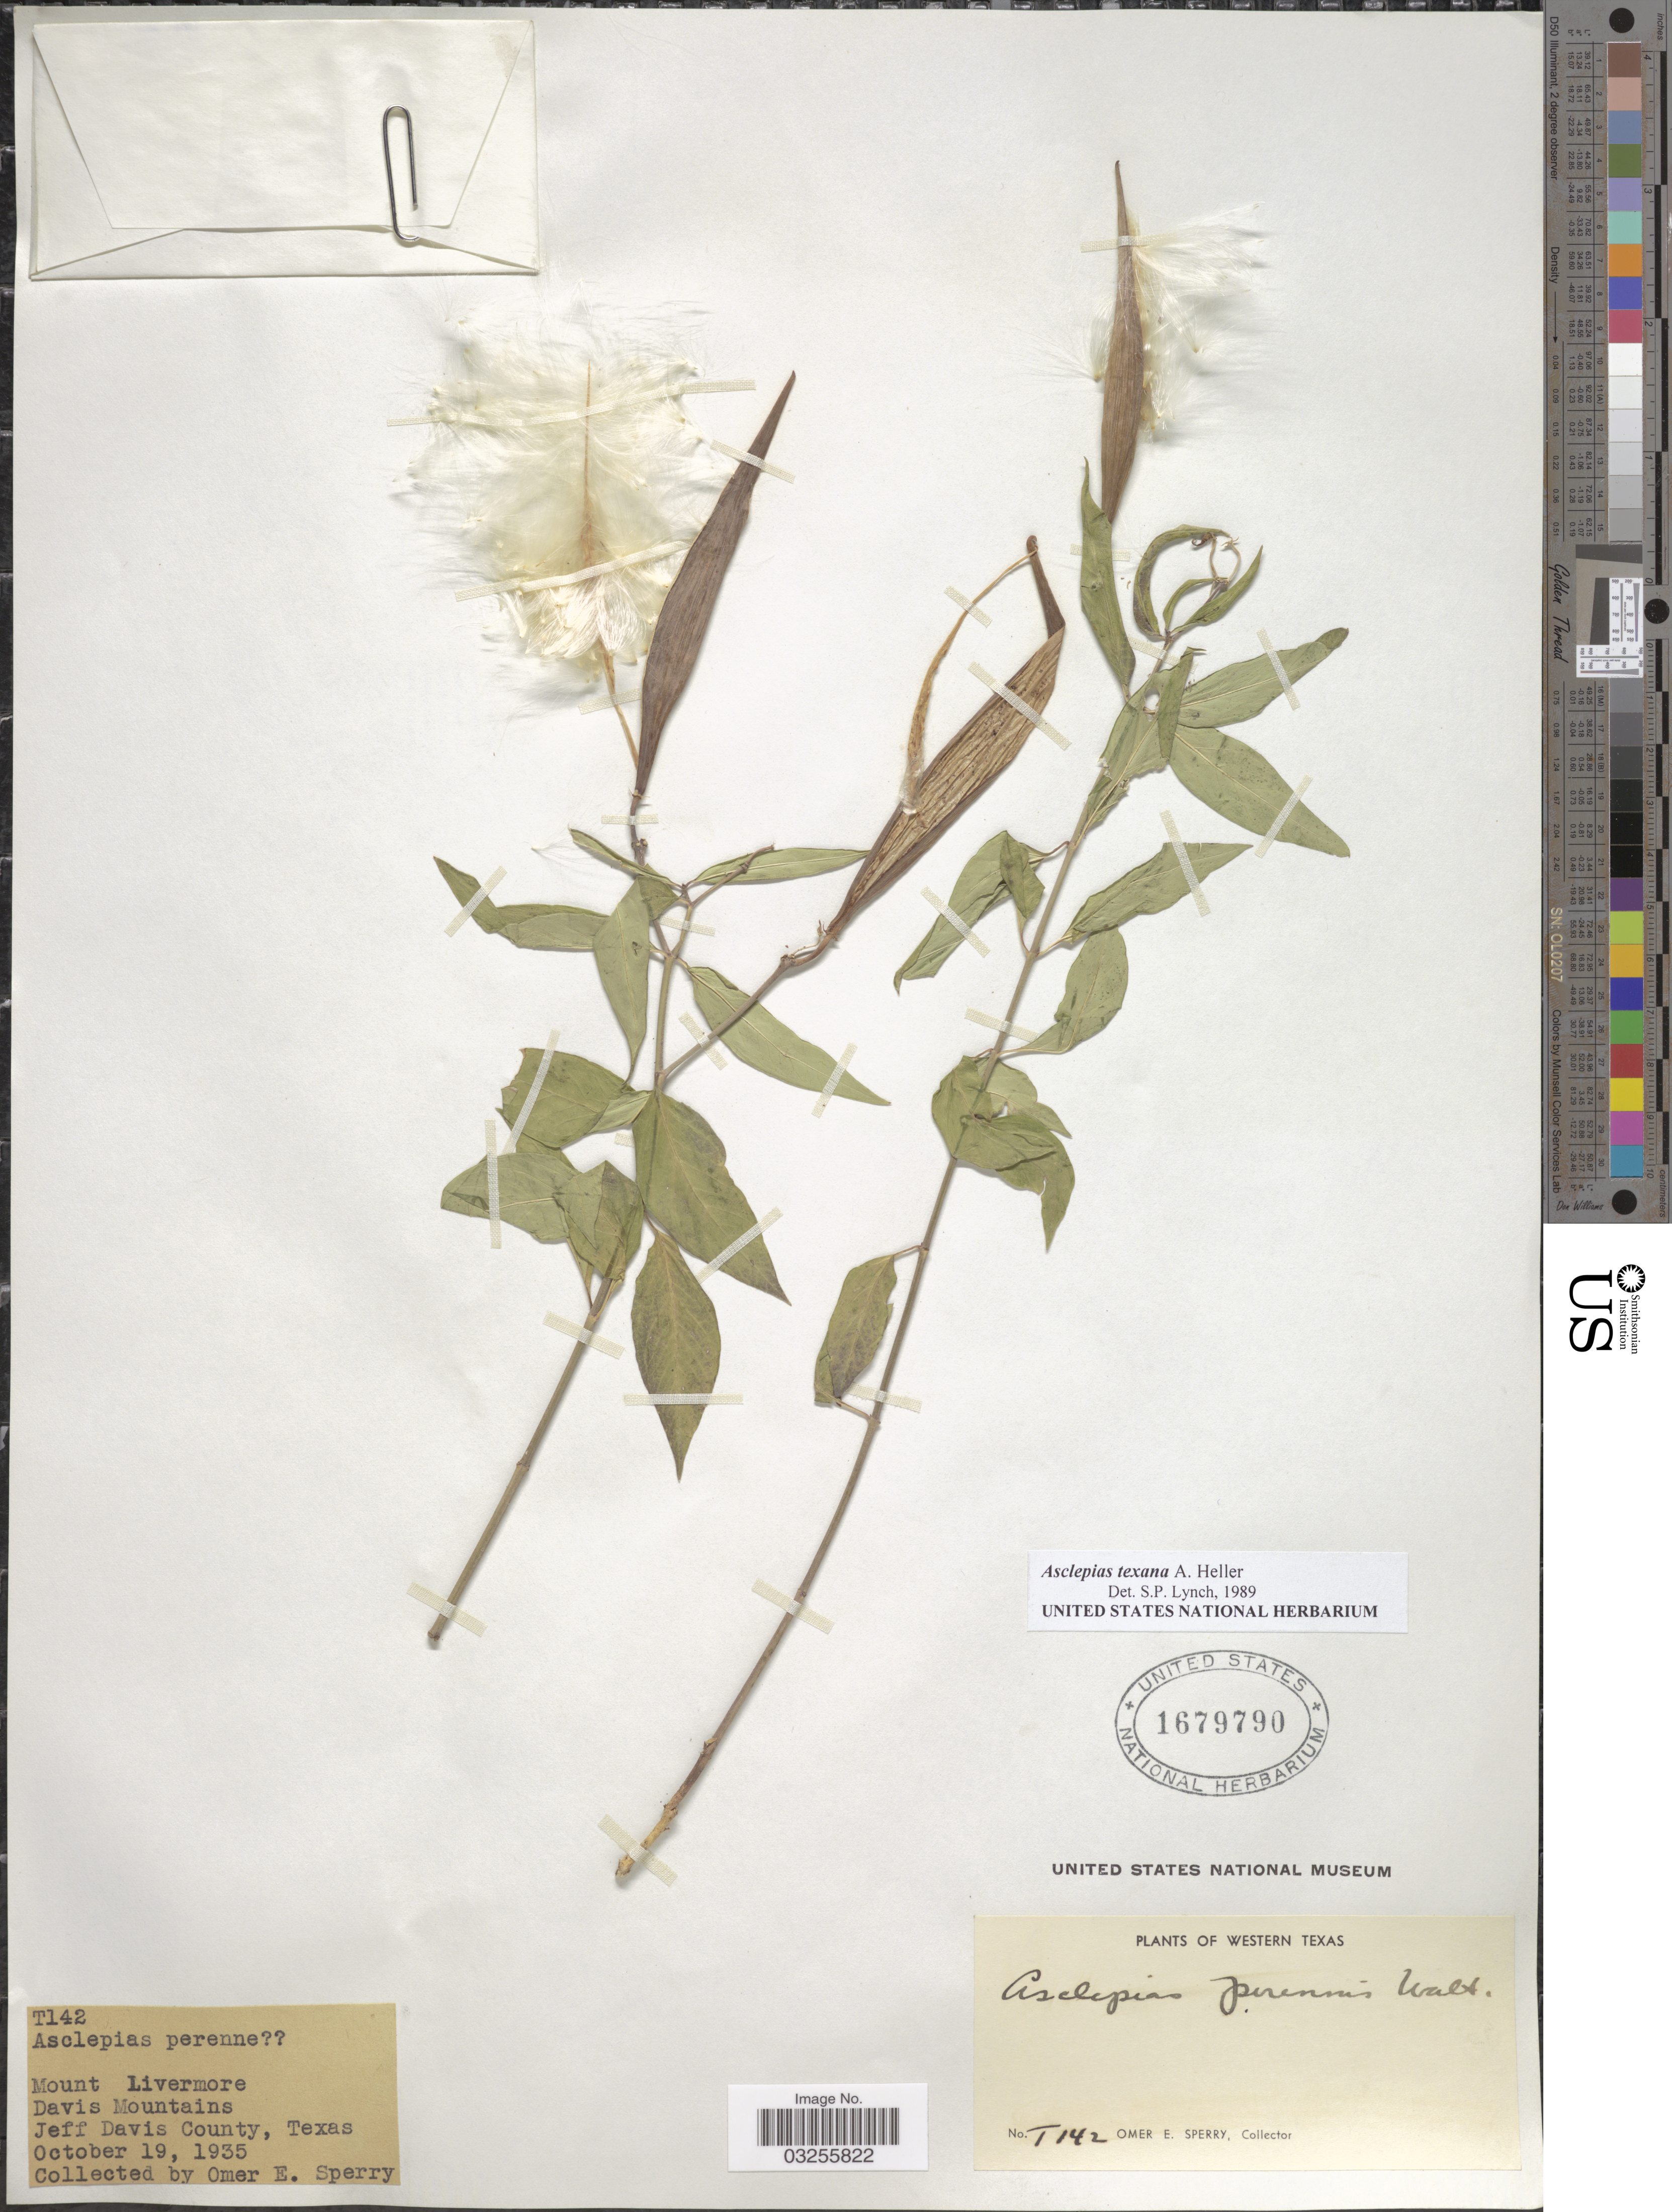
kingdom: Plantae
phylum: Tracheophyta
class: Magnoliopsida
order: Gentianales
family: Apocynaceae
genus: Asclepias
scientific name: Asclepias texana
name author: A. Heller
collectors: O. E. Sperry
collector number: T142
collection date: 1935-10-19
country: United States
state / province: Texas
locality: Western Texas. Mount Livermore, Davis Mountains, Jeff Davis County.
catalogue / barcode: US 1679790